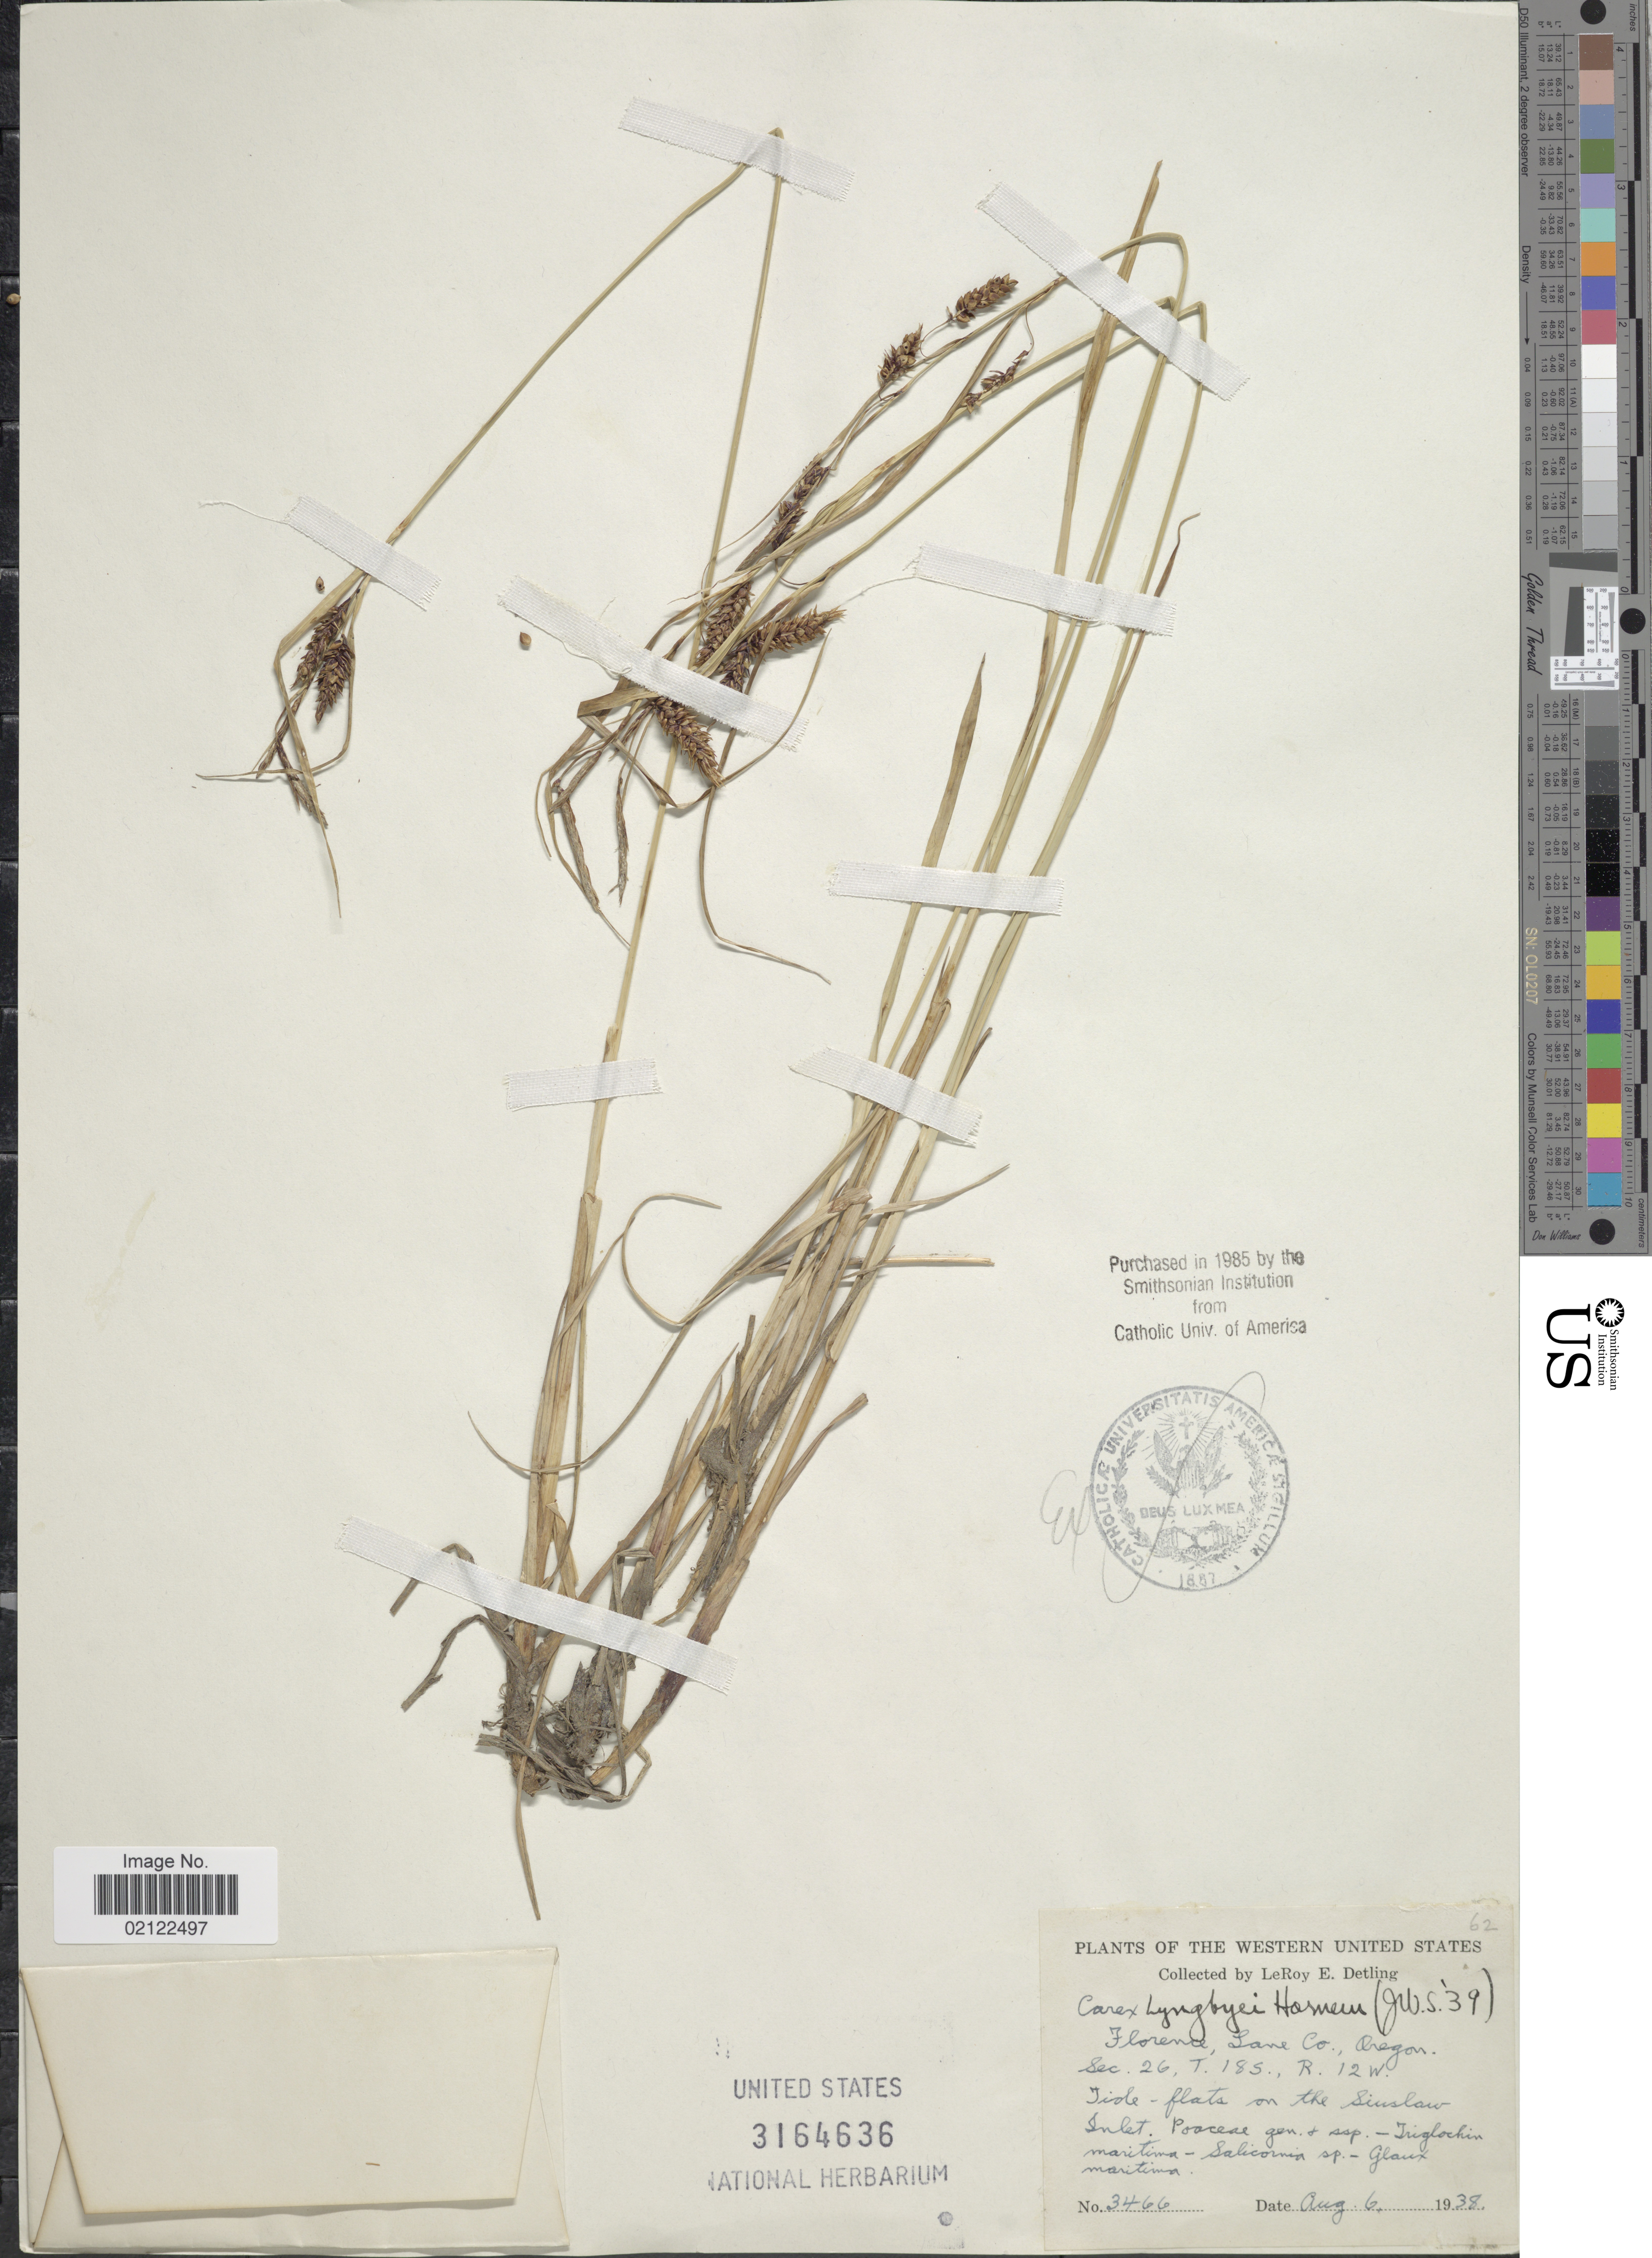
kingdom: Plantae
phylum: Tracheophyta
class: Liliopsida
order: Poales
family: Cyperaceae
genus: Carex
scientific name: Carex lyngbyei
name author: Hornem.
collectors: L. E. Detling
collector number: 3466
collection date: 1938-08-06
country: United States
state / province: Oregon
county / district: Lane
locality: Western United States. Florence, Lane Co., Oregon. Sec. 26, T. 18S., R. 12W. Tide-flats on the Siuslaw Inlet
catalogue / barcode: US 3164636